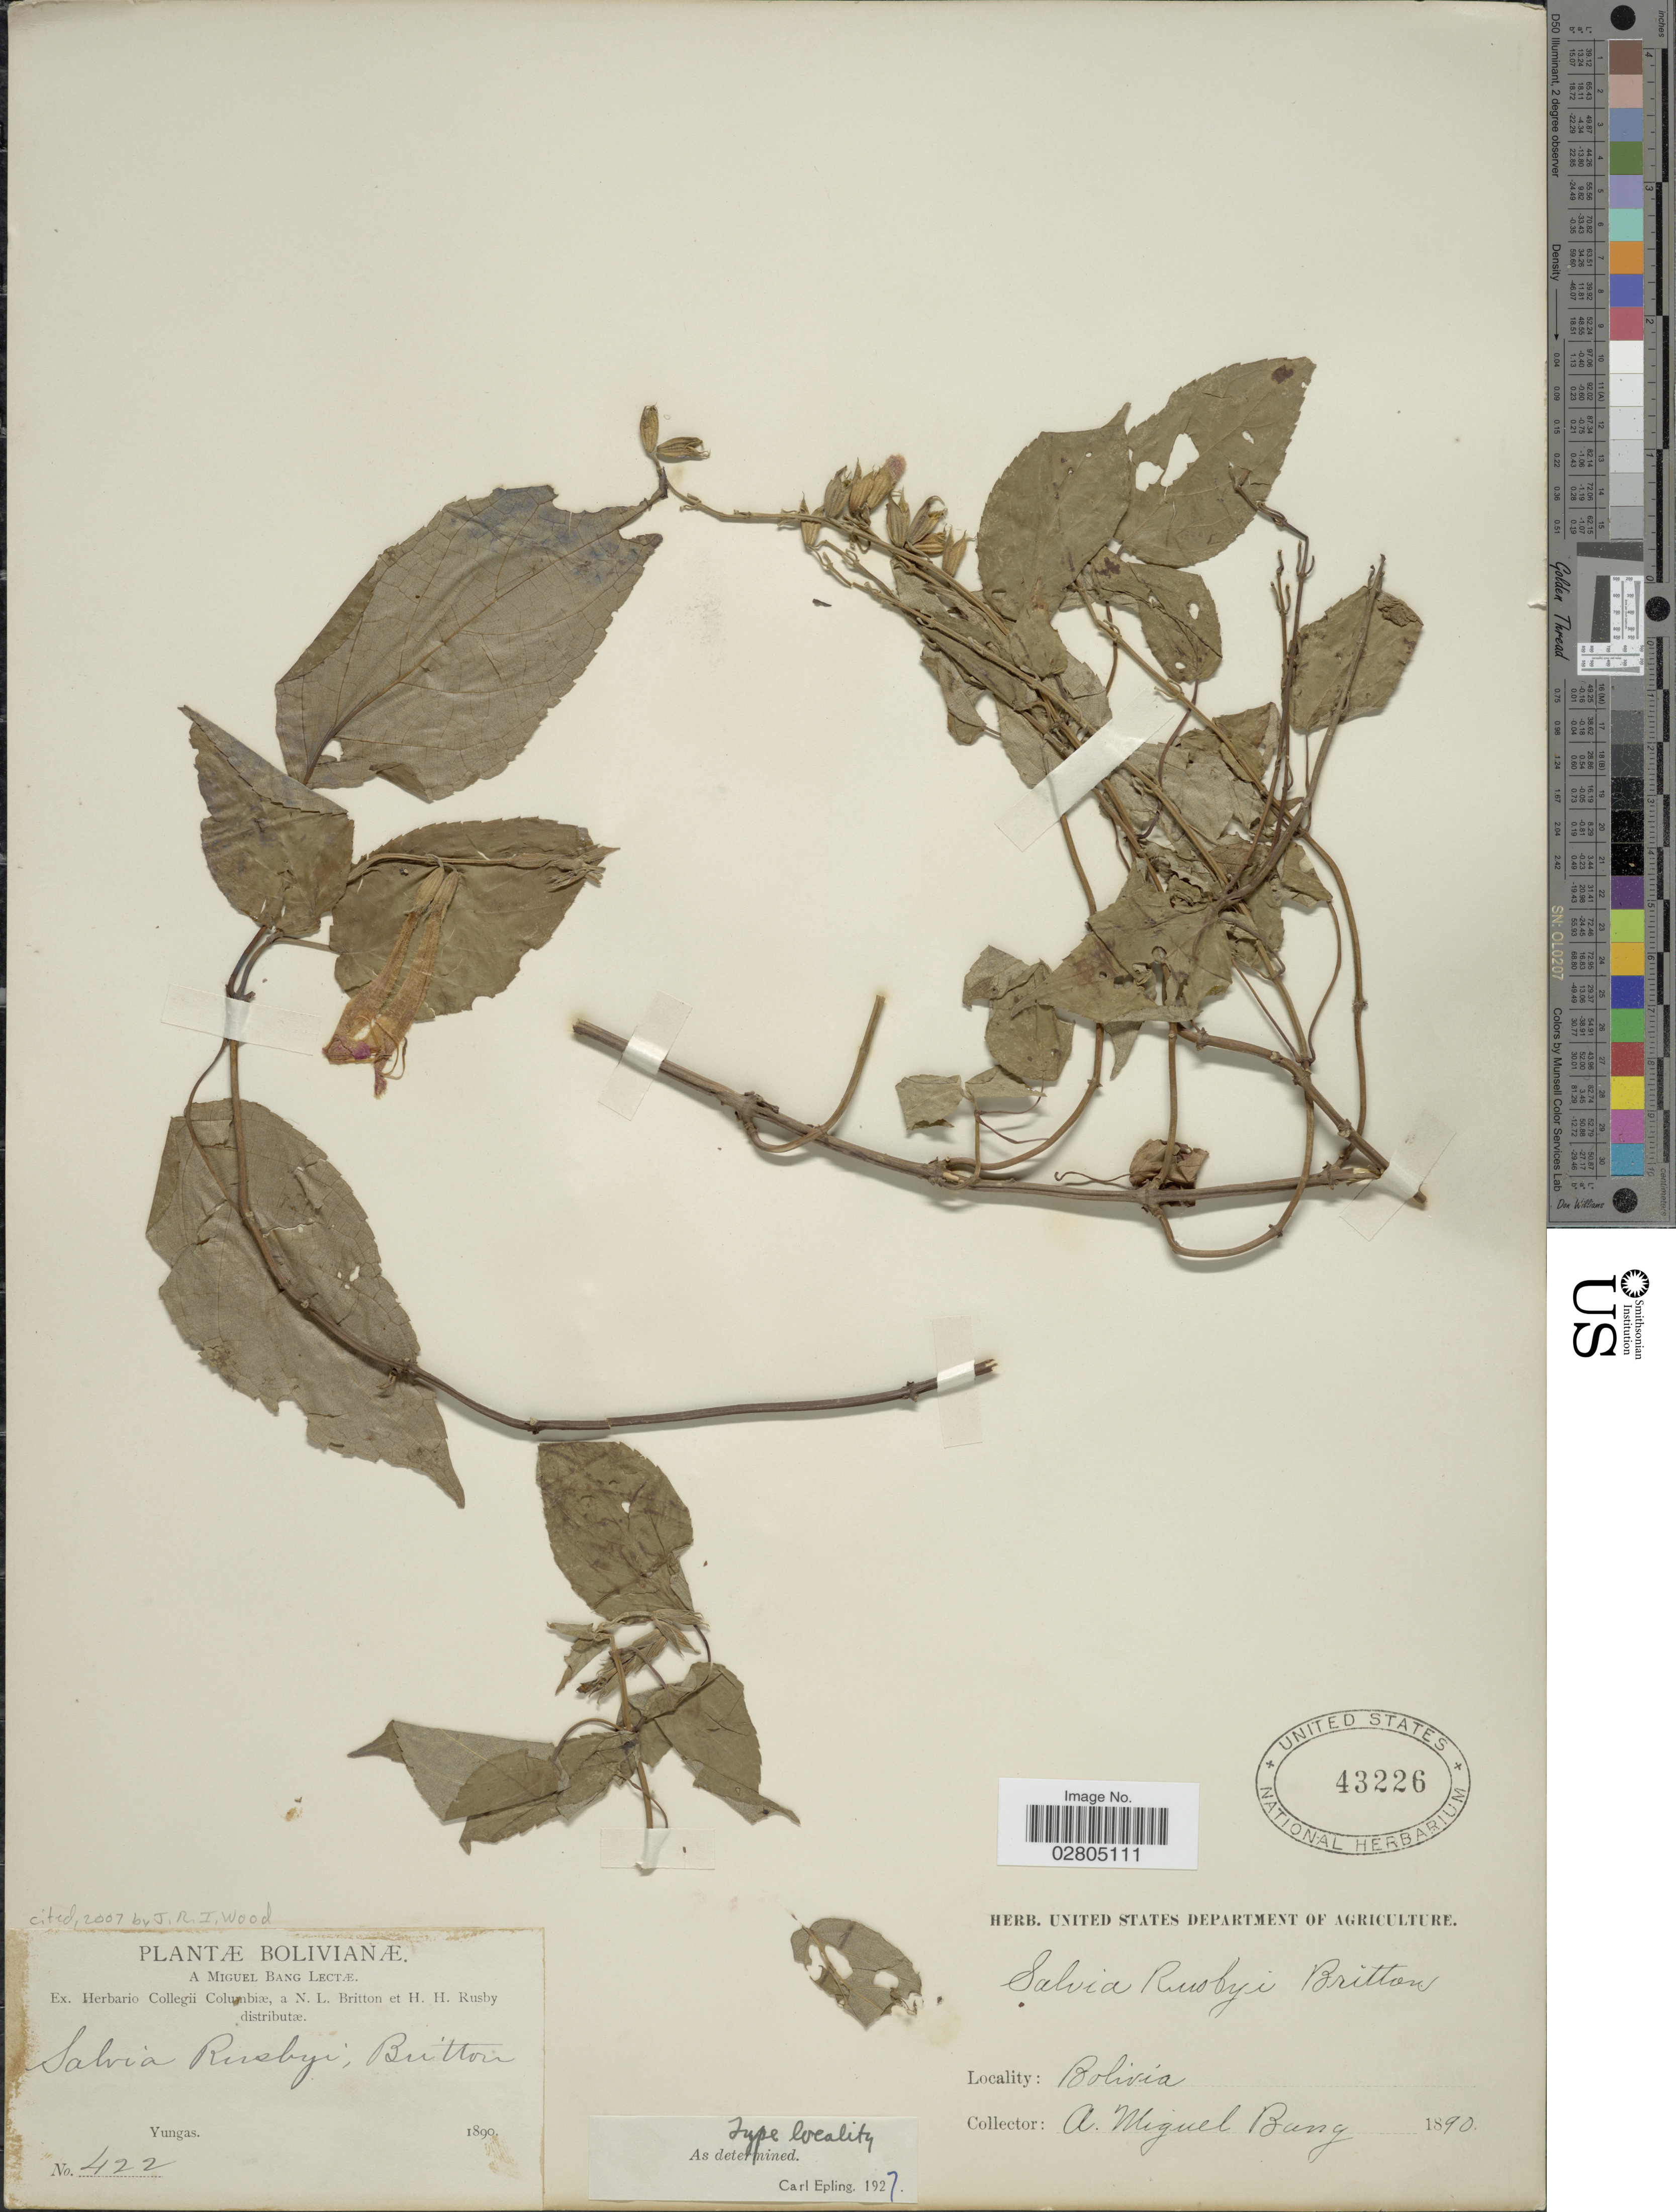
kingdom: Plantae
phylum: Tracheophyta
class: Magnoliopsida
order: Lamiales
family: Lamiaceae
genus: Salvia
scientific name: Salvia rusbyi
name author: Britton ex Rusby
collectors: M. Bang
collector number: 422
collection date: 1890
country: Bolivia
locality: Yungas.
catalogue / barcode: US 43226